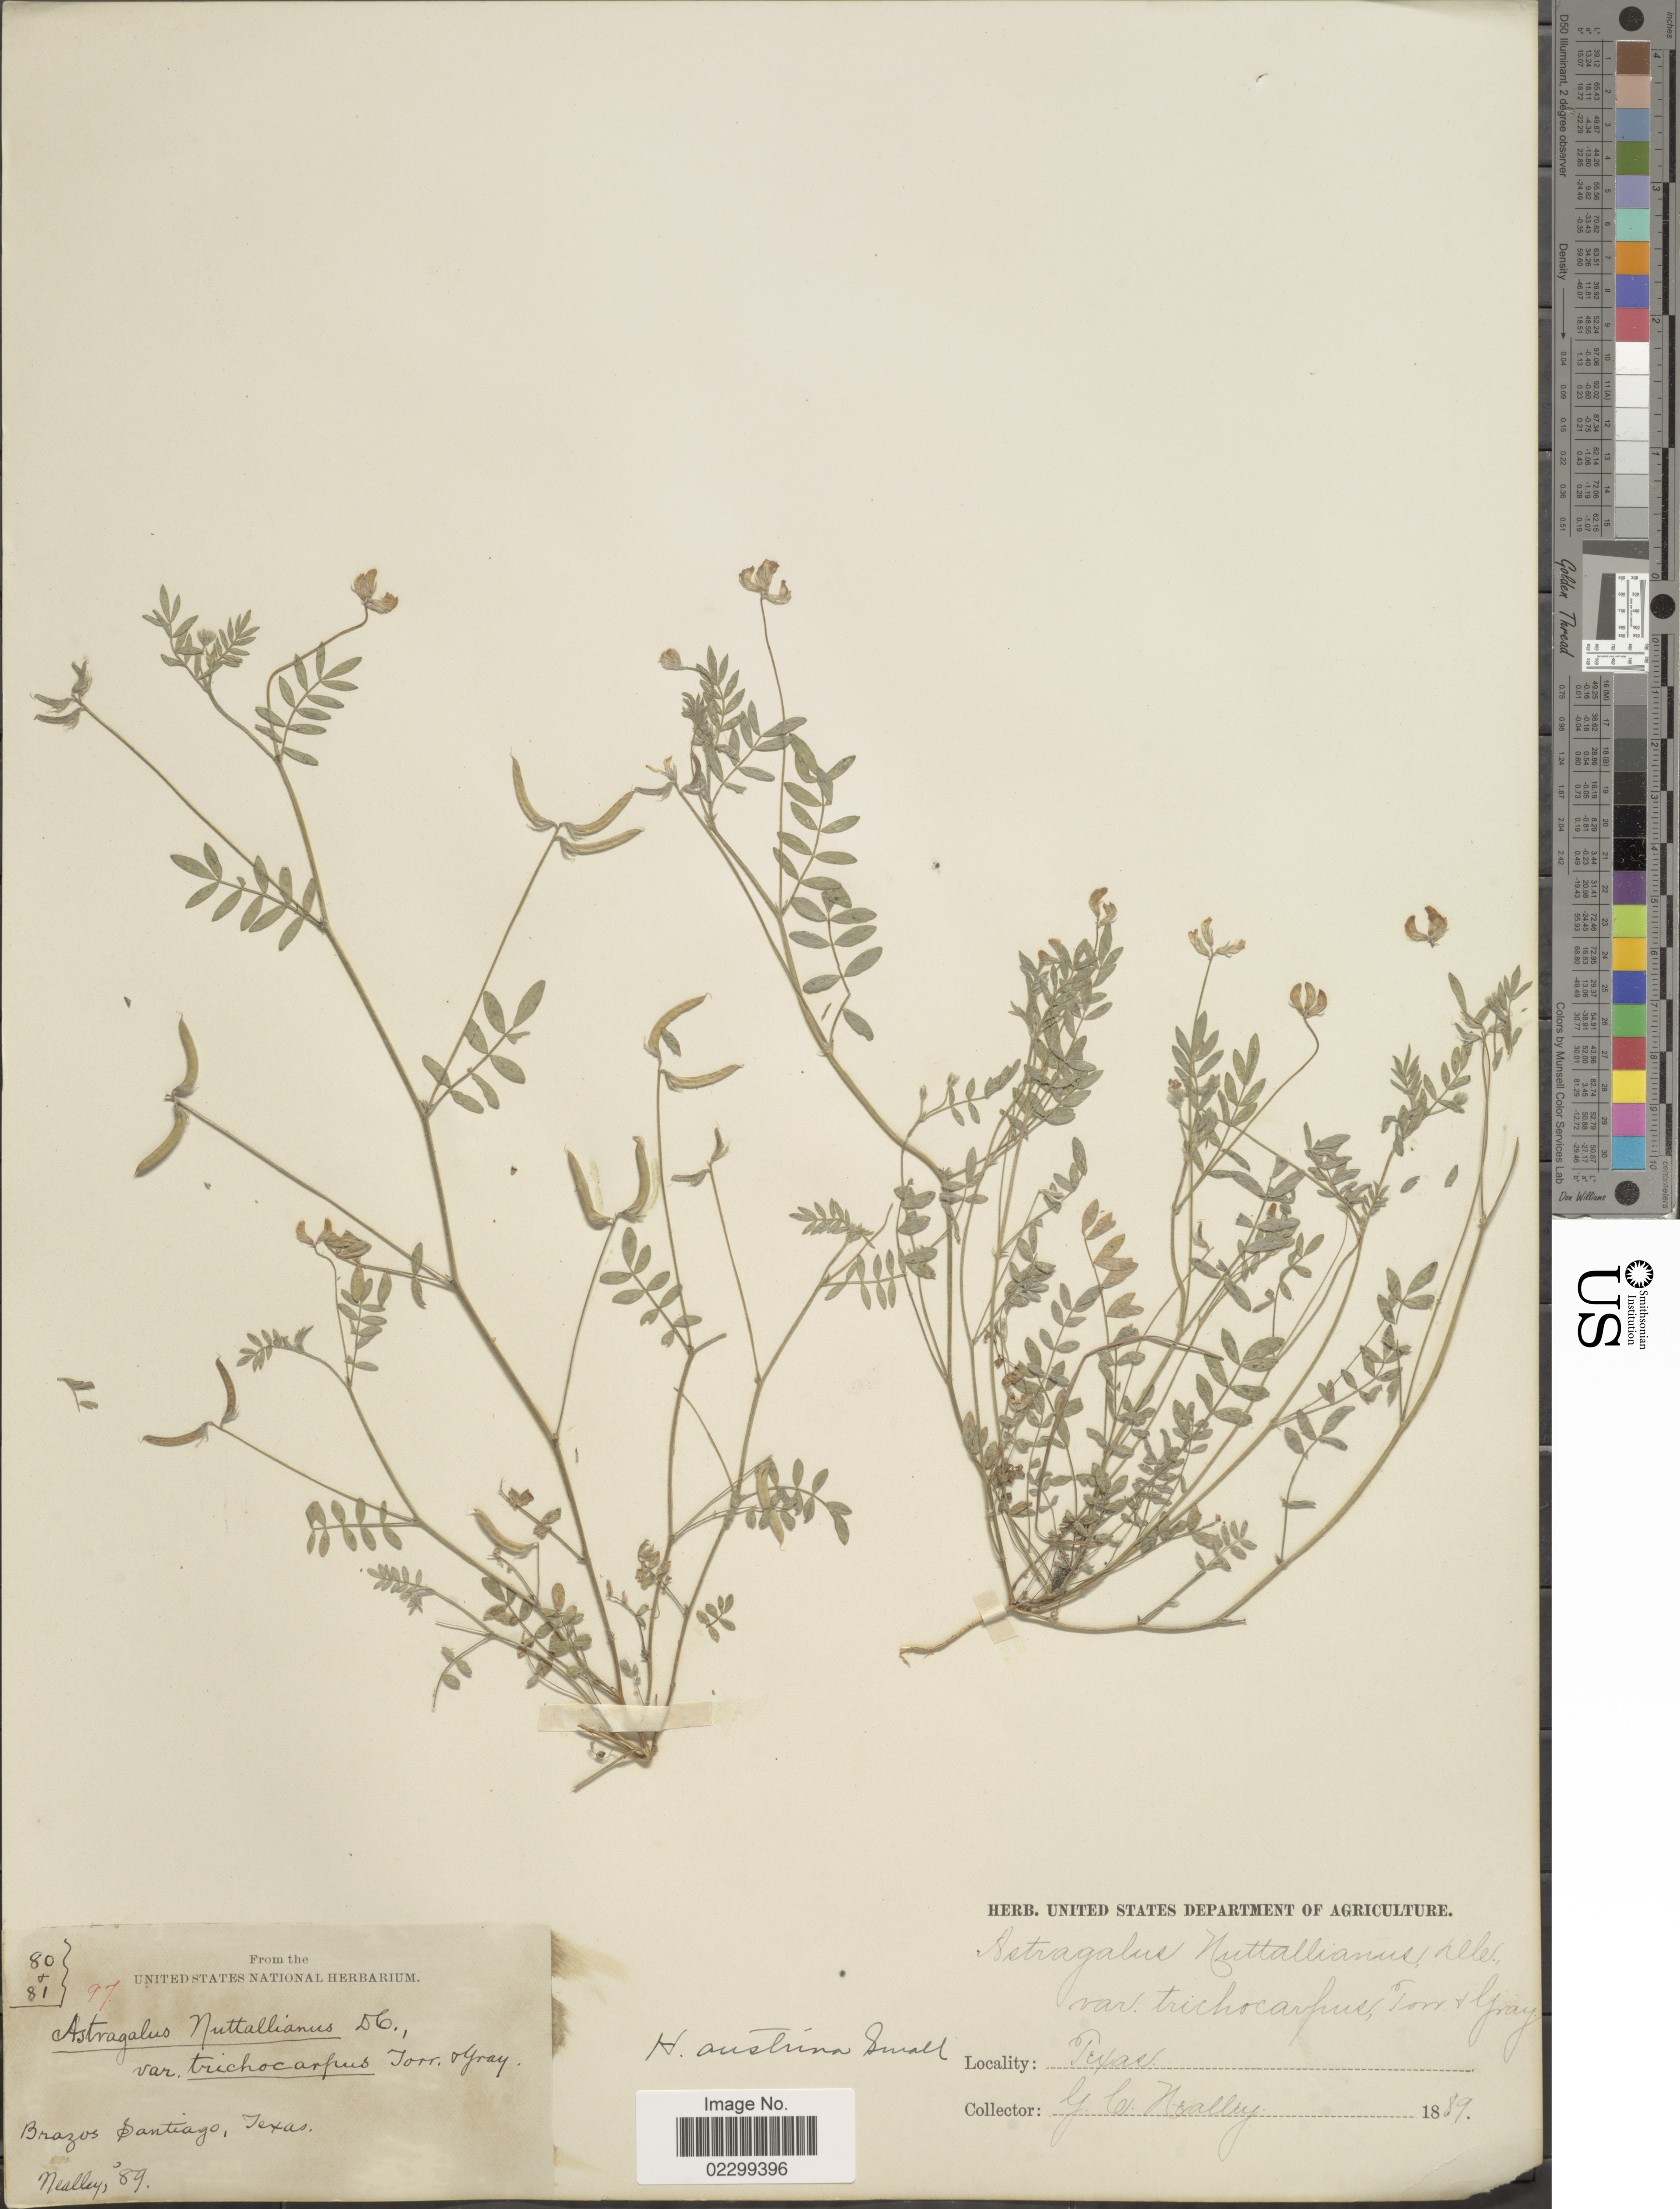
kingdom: Plantae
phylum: Tracheophyta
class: Magnoliopsida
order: Fabales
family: Fabaceae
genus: Astragalus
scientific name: Astragalus austrinus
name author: (Small) O.E. Schulz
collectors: G. C. Nealley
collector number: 97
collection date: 1889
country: United States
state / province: Texas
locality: Brazos Santiago